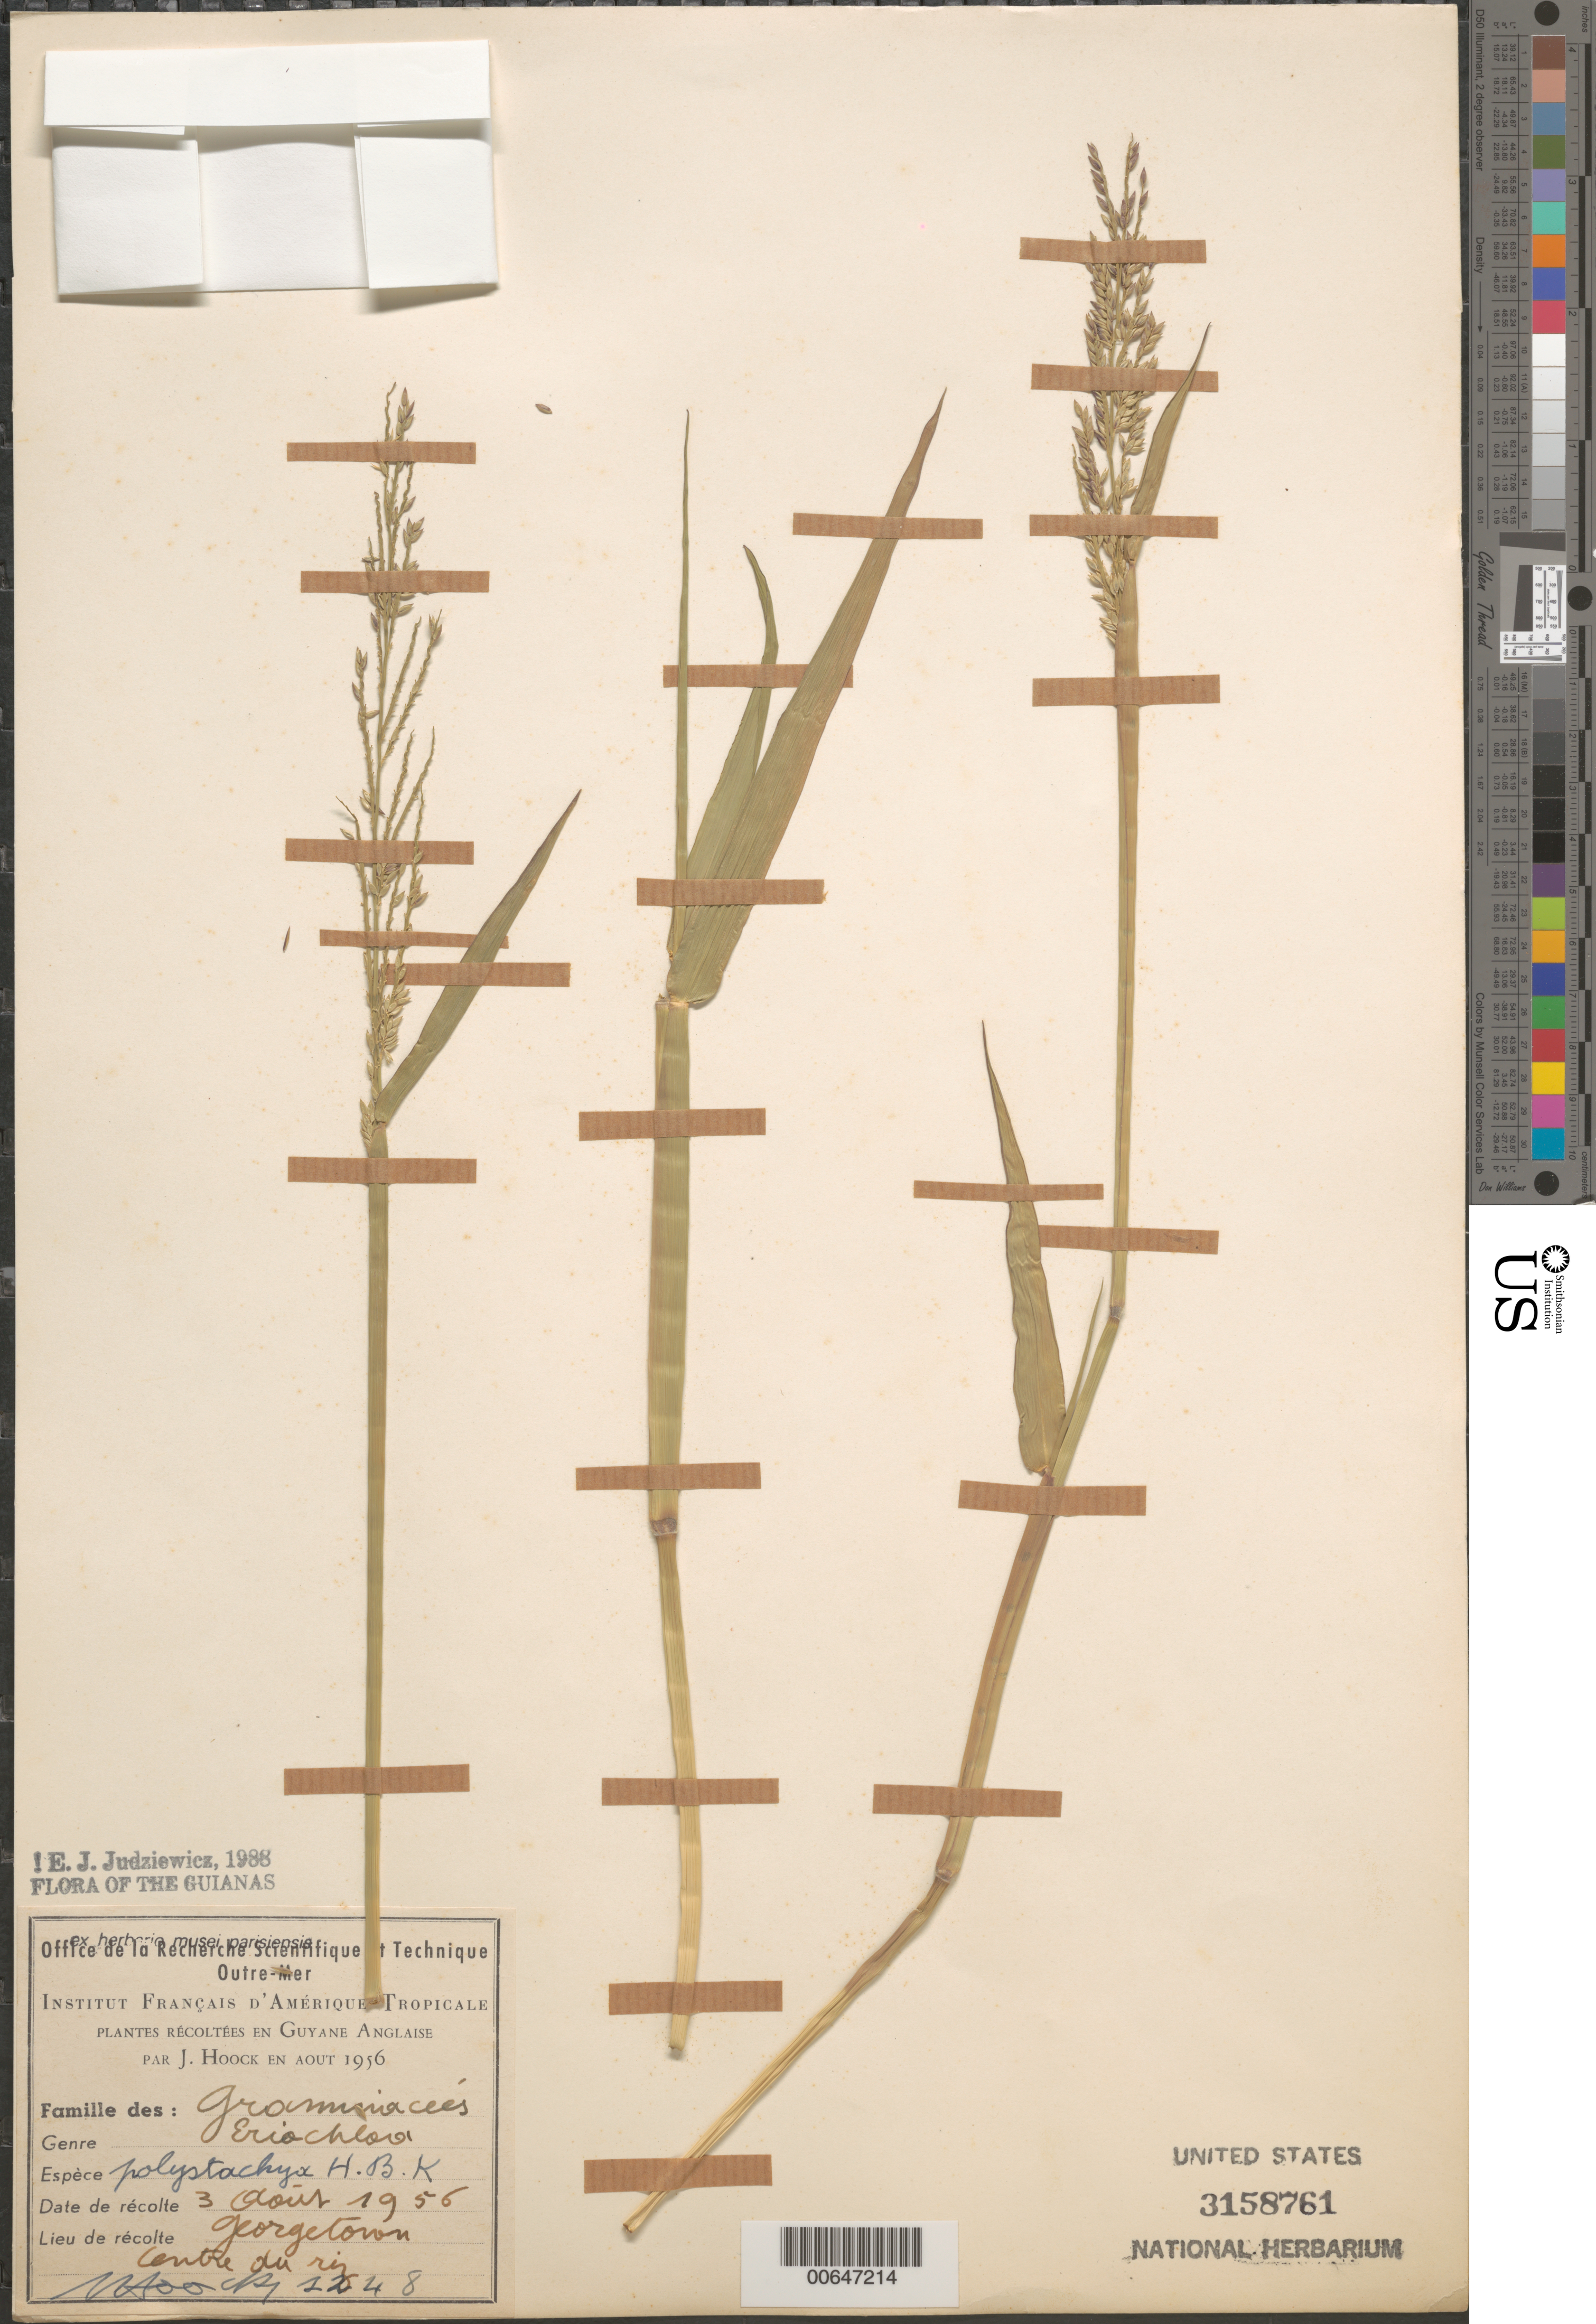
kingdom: Plantae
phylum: Tracheophyta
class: Liliopsida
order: Poales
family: Poaceae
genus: Eriochloa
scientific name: Eriochloa polystachya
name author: Kunth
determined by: Judziewicz, E. J.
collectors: J. Hoock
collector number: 1248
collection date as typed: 3-Aug-56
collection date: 1956-08-03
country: Guyana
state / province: Mahaica-Berbice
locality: Centre d'essai du riz [Rice Research Station]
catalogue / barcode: US 3158761